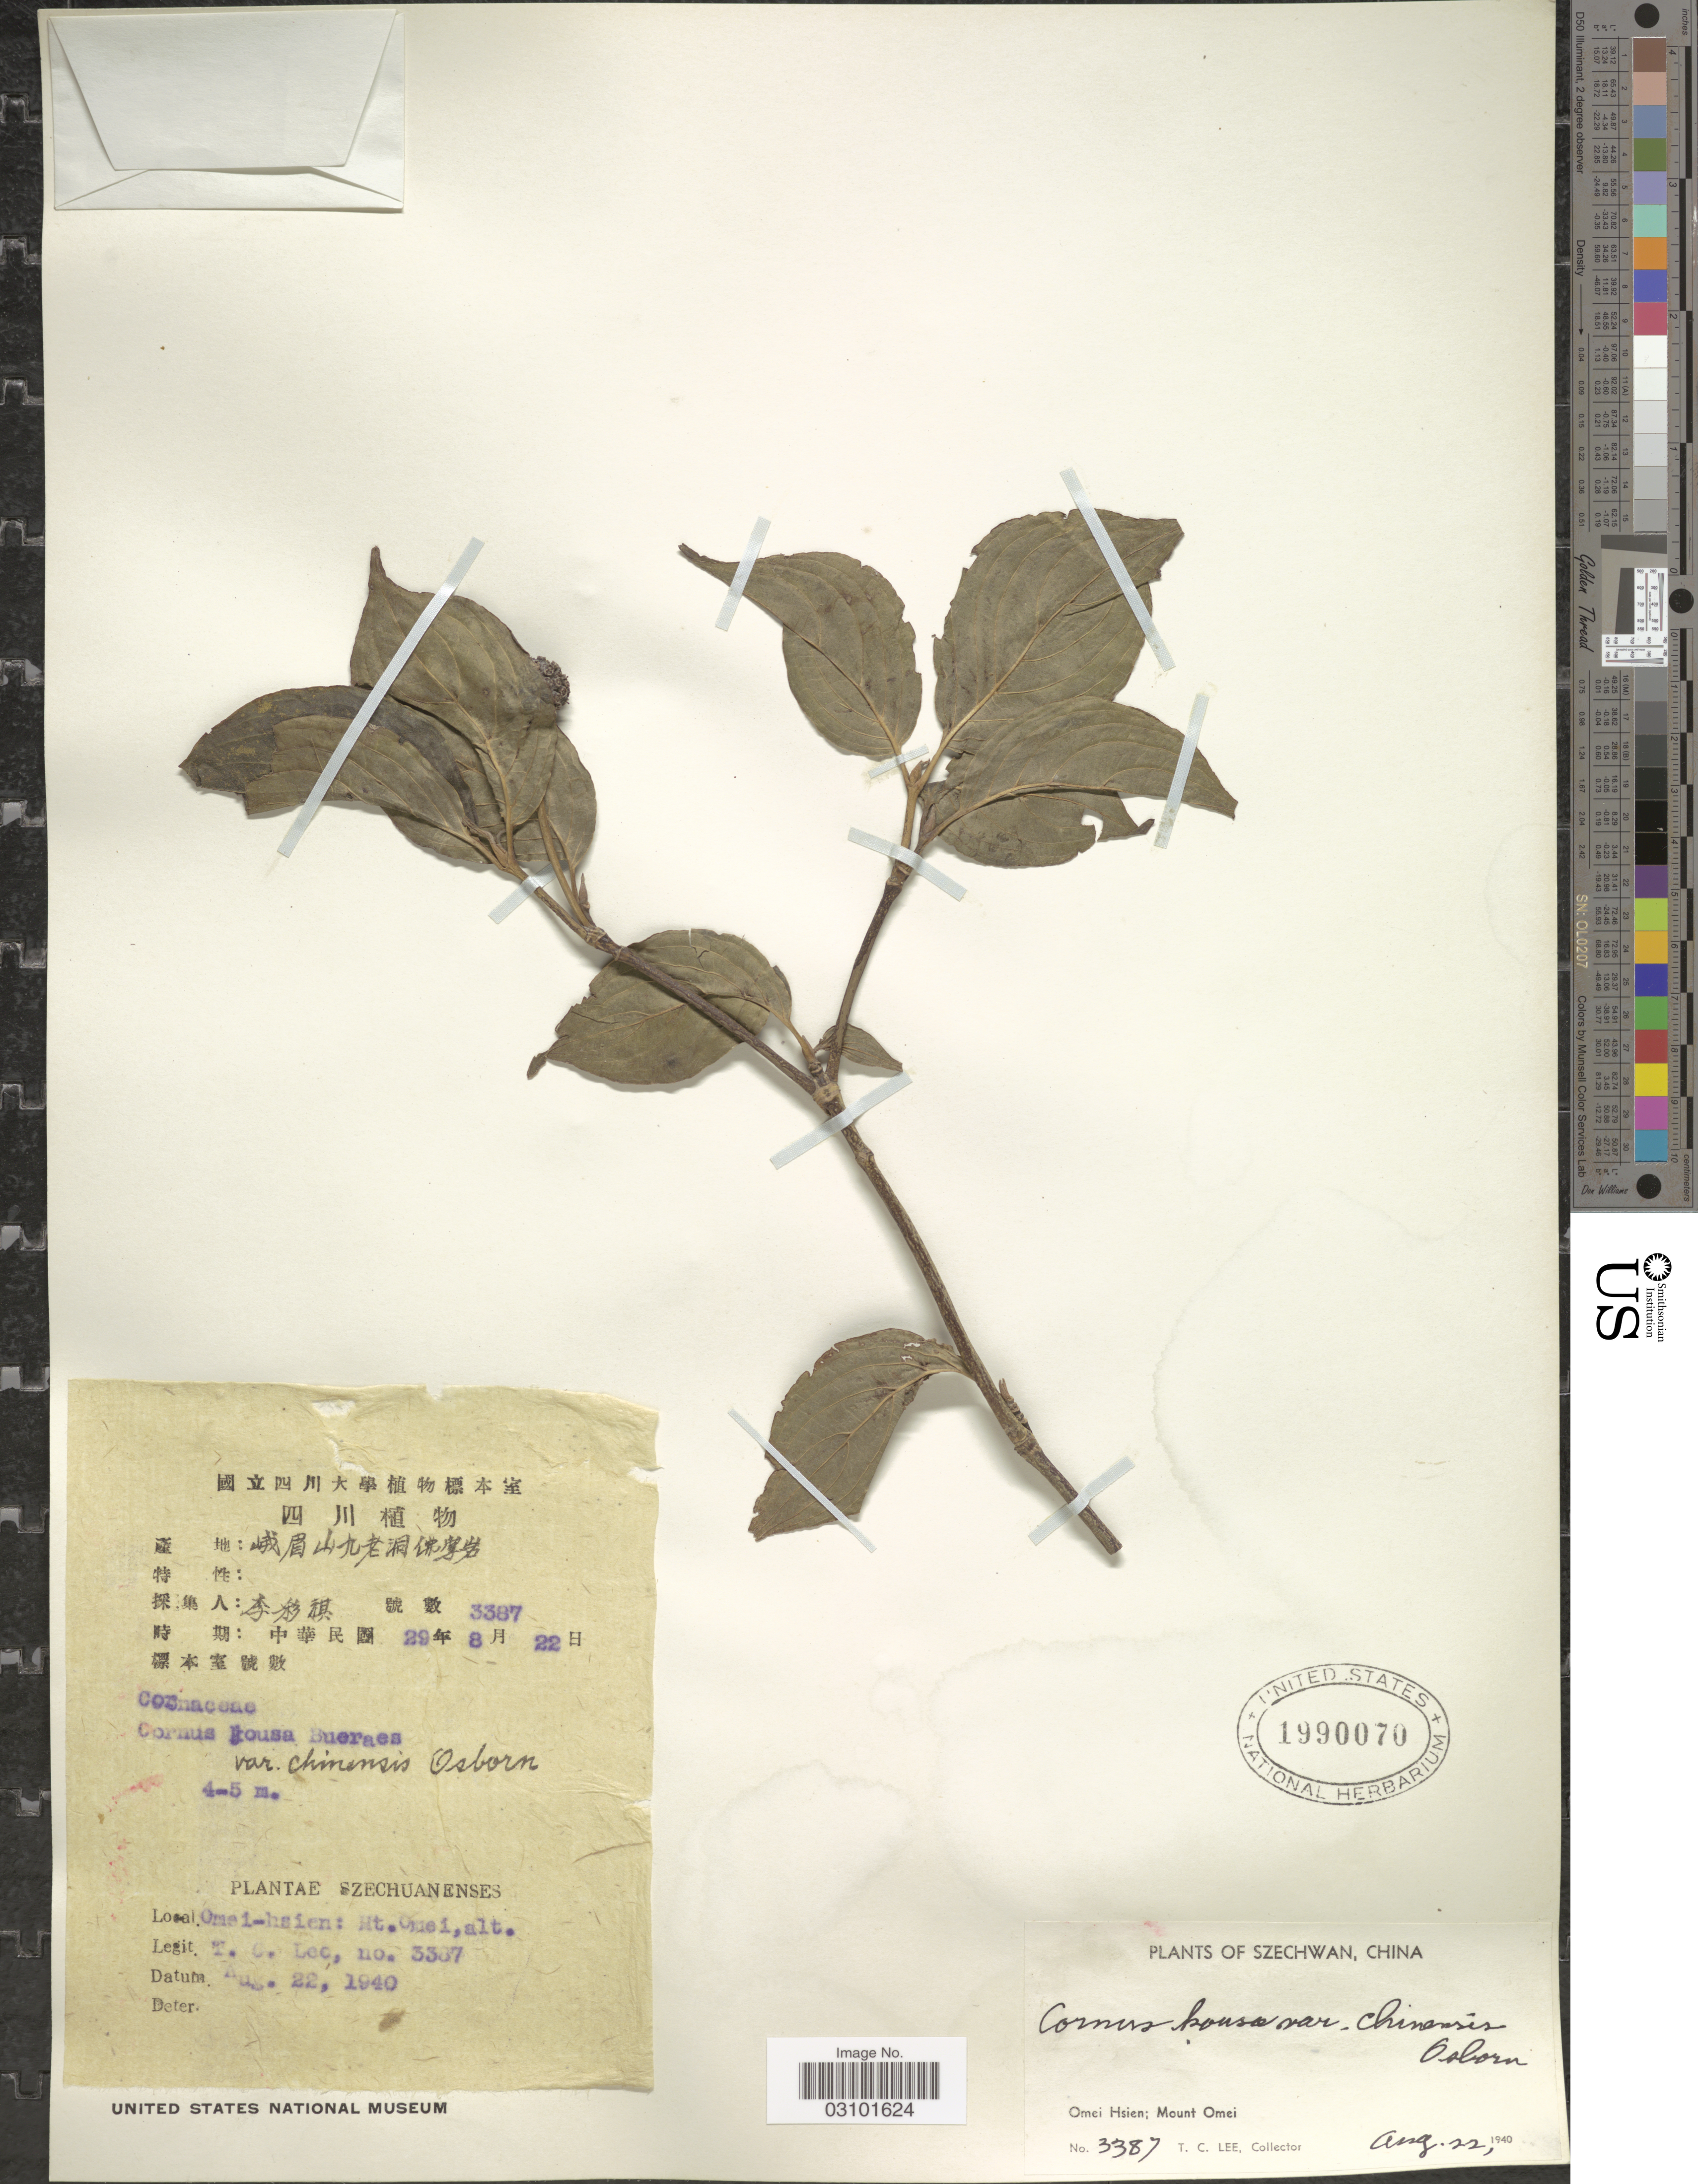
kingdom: Plantae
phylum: Tracheophyta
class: Magnoliopsida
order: Cornales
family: Cornaceae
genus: Cornus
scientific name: Cornus kousa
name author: F. Buerger ex Miq.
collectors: T. Lee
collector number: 3387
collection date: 1940-08-22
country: China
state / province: Sichuan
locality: Szechwan, Omei Hsien; Mount Omei.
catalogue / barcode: US 1990070